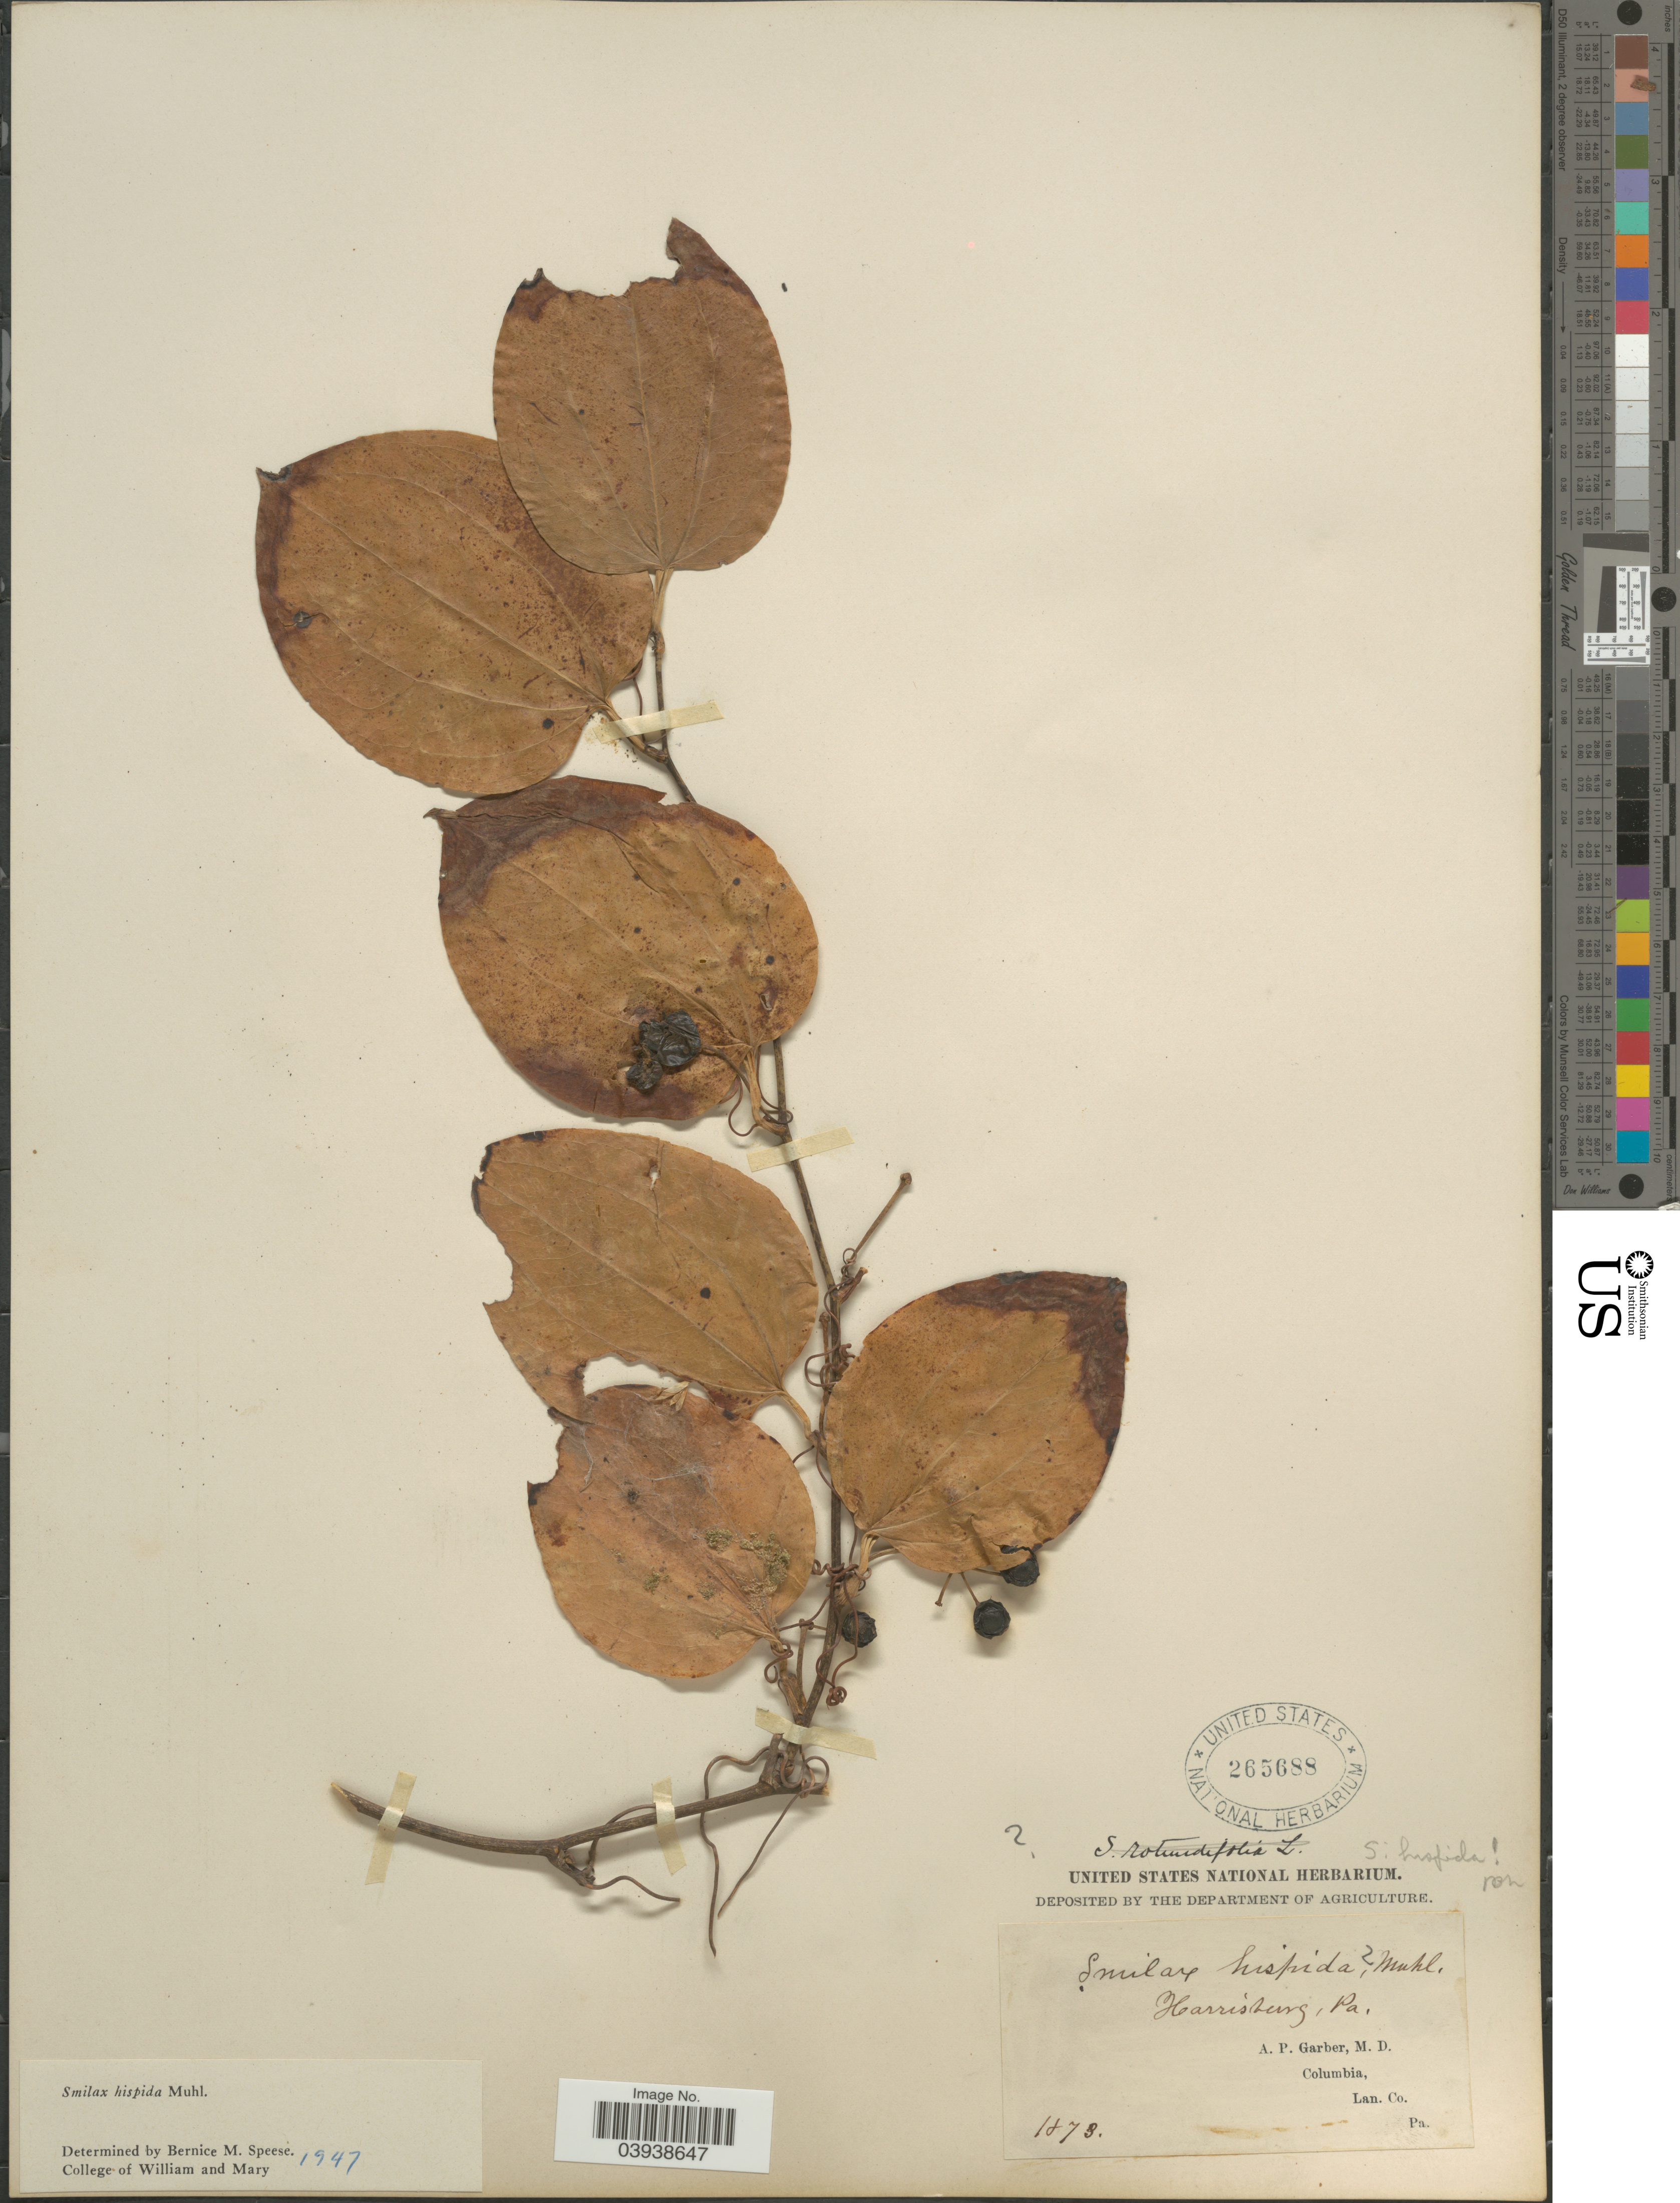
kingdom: Plantae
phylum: Tracheophyta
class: Liliopsida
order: Liliales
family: Smilacaceae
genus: Smilax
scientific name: Smilax hispida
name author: Raf.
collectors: A. P. Garber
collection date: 1873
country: United States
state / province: Pennsylvania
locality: Harrisburg.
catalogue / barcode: US 265688